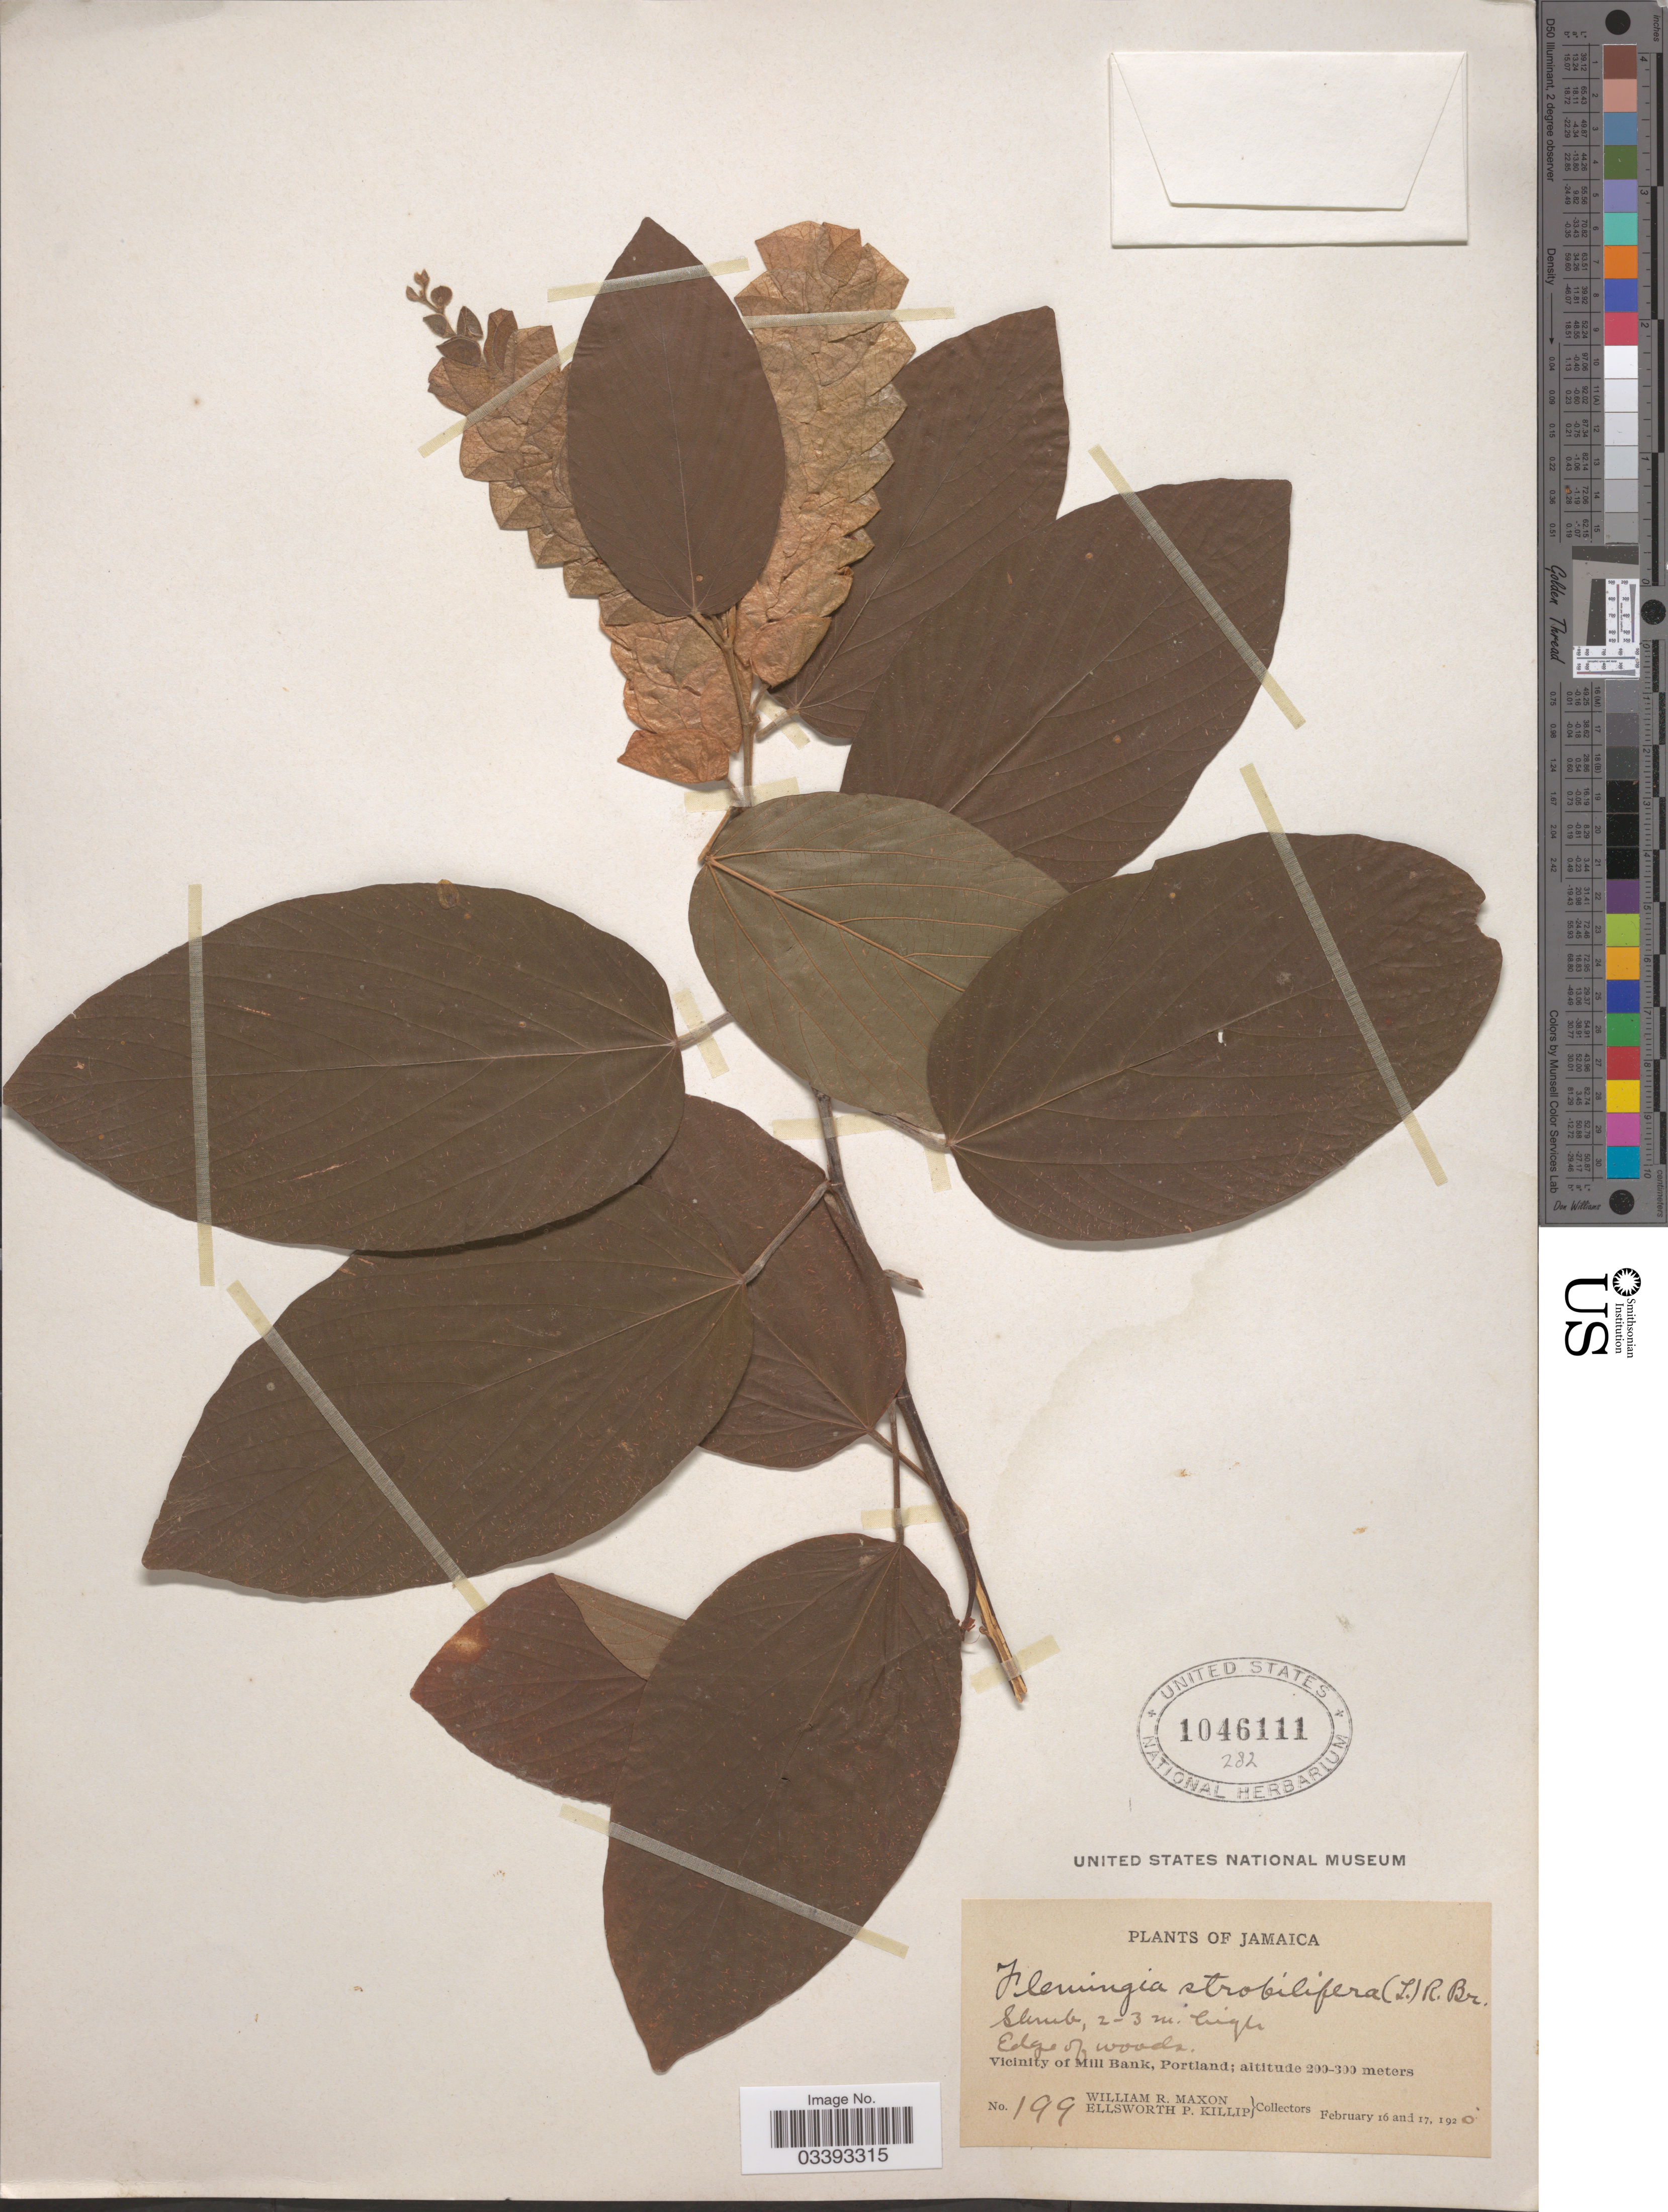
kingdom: Plantae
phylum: Tracheophyta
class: Magnoliopsida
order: Fabales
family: Fabaceae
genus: Flemingia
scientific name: Flemingia strobilifera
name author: (L.) W.T. Aiton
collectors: W. R. Maxon & E. P. Killip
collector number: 199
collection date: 1920-02-16/1920-02-17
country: Jamaica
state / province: Portland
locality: Vicinity of Mill Bank.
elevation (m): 200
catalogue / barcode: US 1046111